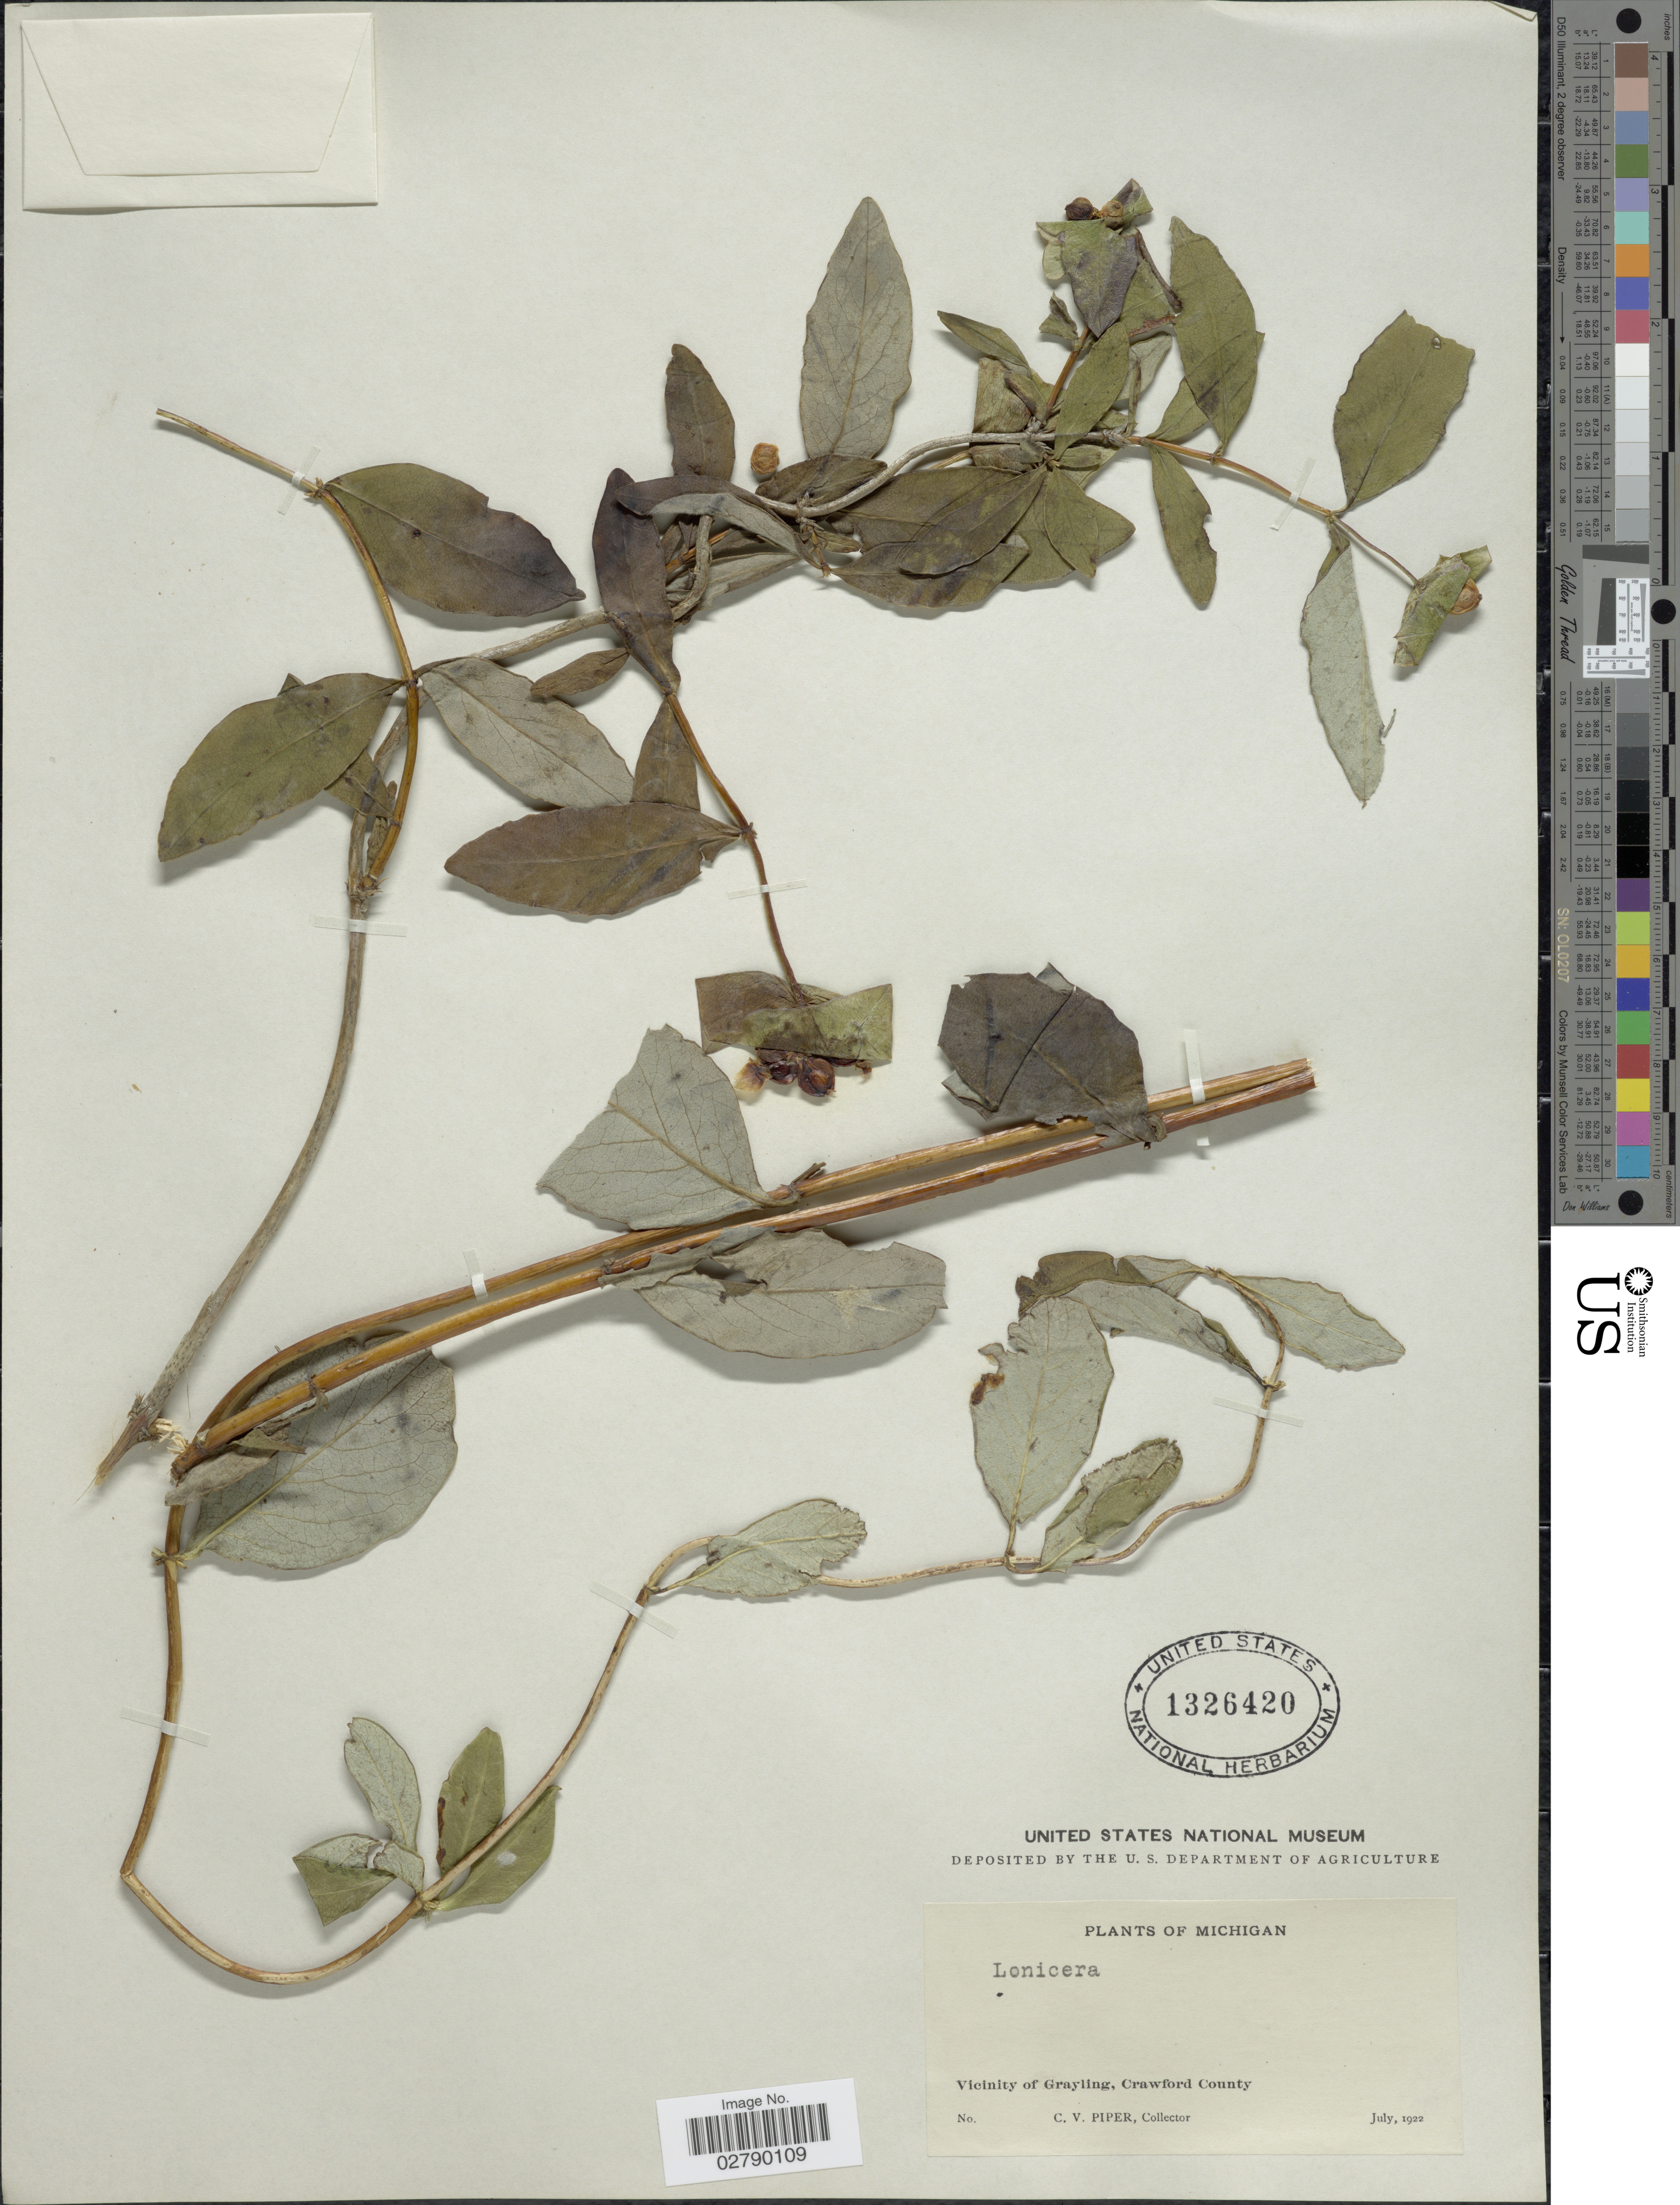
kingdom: Plantae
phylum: Tracheophyta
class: Magnoliopsida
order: Dipsacales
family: Caprifoliaceae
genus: Lonicera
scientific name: Lonicera sp.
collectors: C. V. Piper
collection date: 1922-07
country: United States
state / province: Michigan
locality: Vicinity of Grayling, Crawford County.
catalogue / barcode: US 1326420